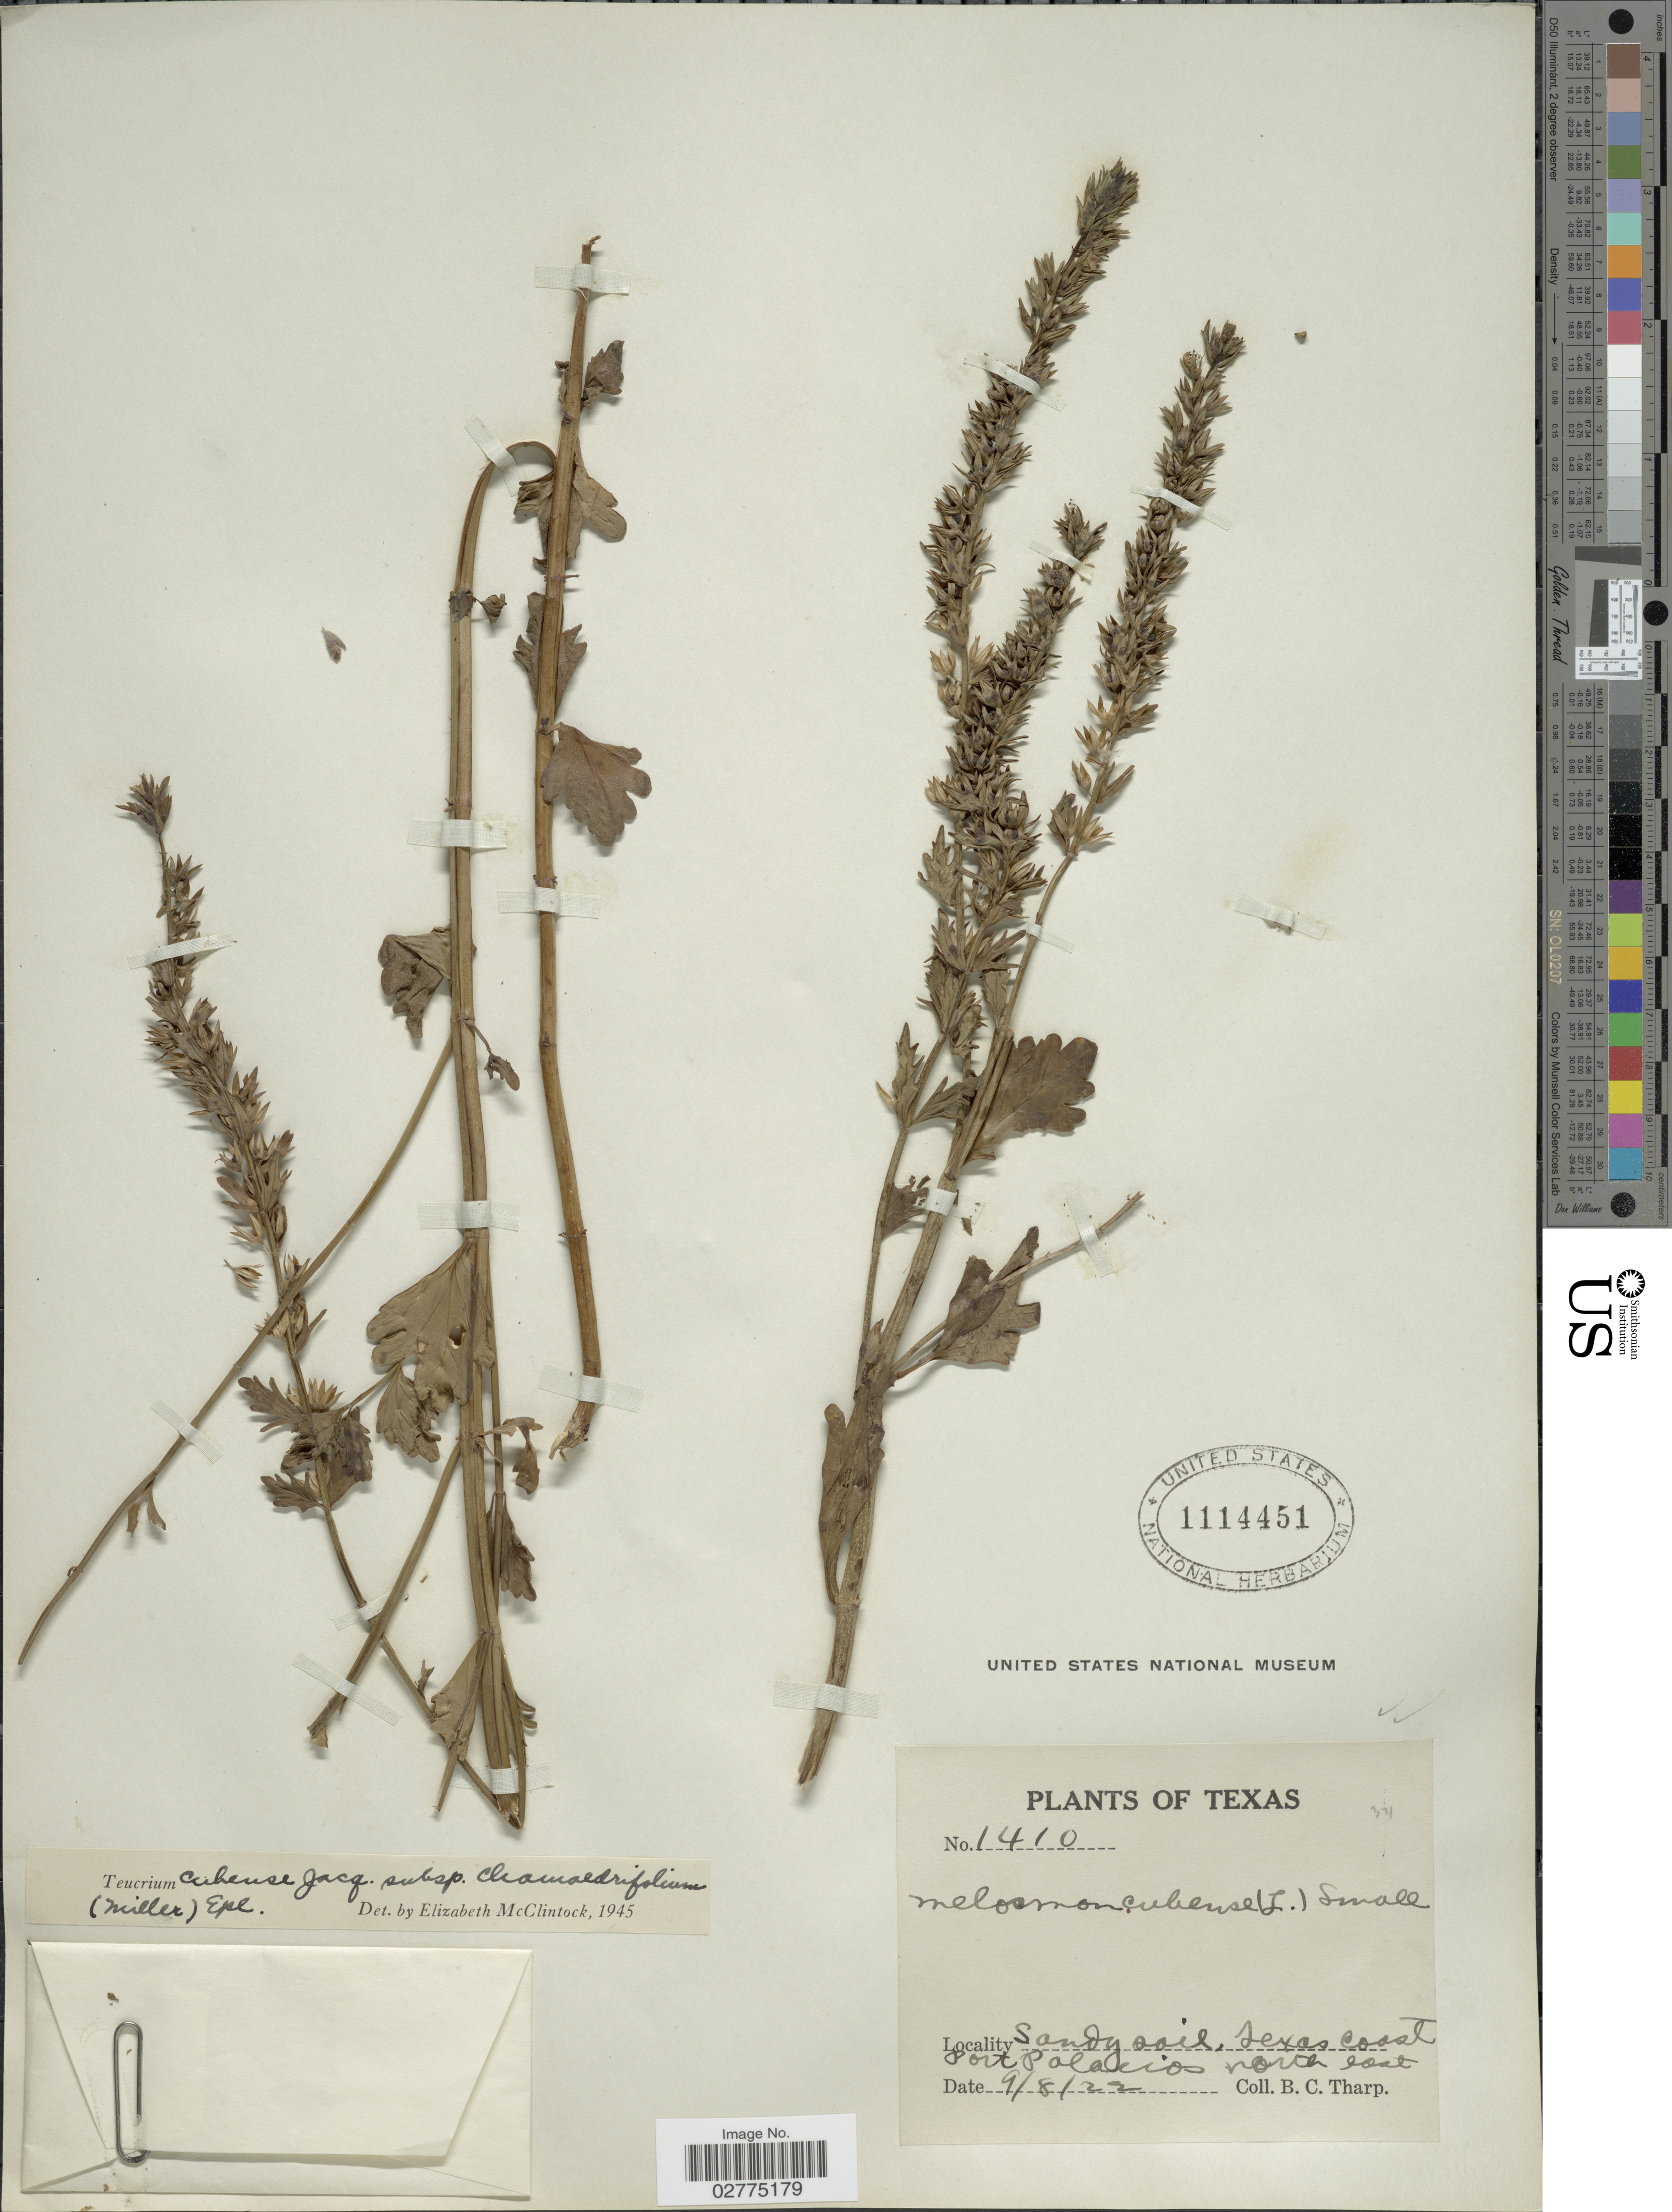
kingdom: Plantae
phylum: Tracheophyta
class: Magnoliopsida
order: Lamiales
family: Lamiaceae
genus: Teucrium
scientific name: Teucrium cubense subsp. chamaedrifolium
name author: Jacq.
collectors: B. C. Tharp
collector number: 1410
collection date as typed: Transcribed d/m/y: 8/9/22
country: United States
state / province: Texas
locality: Sandy soil, Texas Coast Port Palacios, North East.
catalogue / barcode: US 1114451